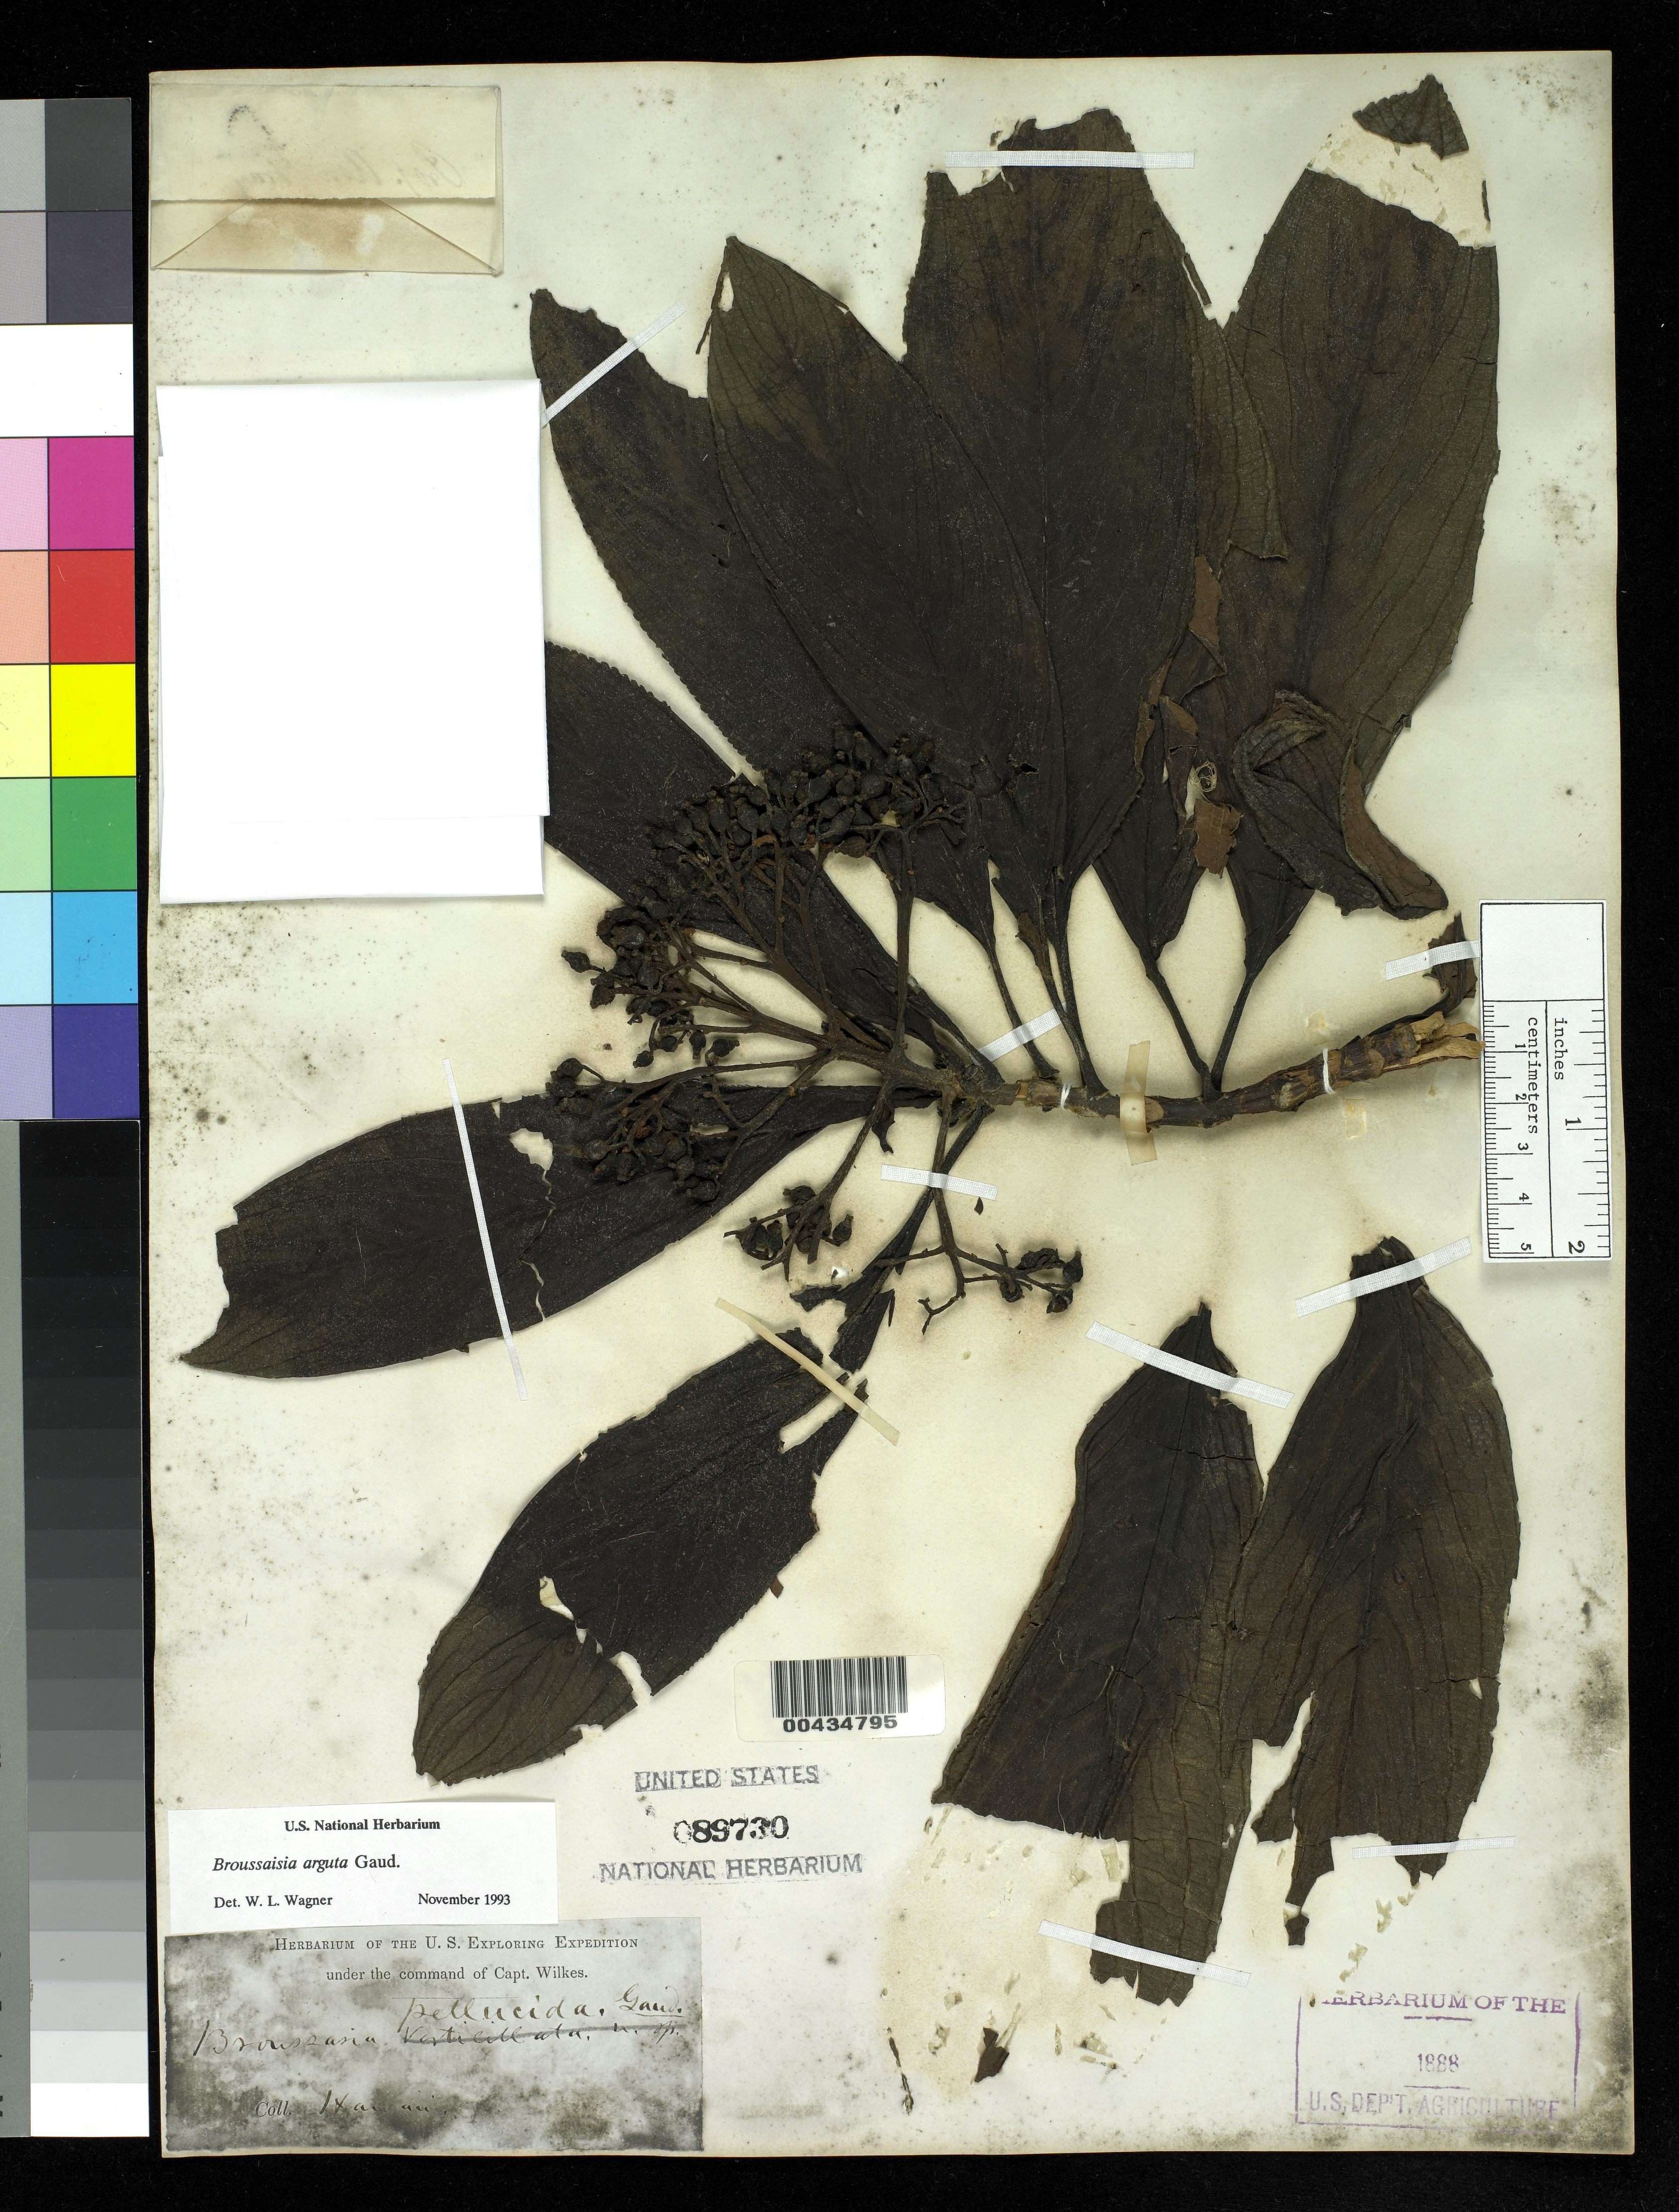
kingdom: Plantae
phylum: Tracheophyta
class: Magnoliopsida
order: Cornales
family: Hydrangeaceae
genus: Hydrangea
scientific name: Hydrangea arguta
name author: (Gaudich.) Y. De Smet & C. Granados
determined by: Wagner, W. L., (BOT), Smithsonian Institution - National Museum of Natural History (UNITED STATES)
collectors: Wilkes Explor. Exped.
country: United States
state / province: Hawaii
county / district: Hawaii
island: Hawaii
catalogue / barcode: US 89730